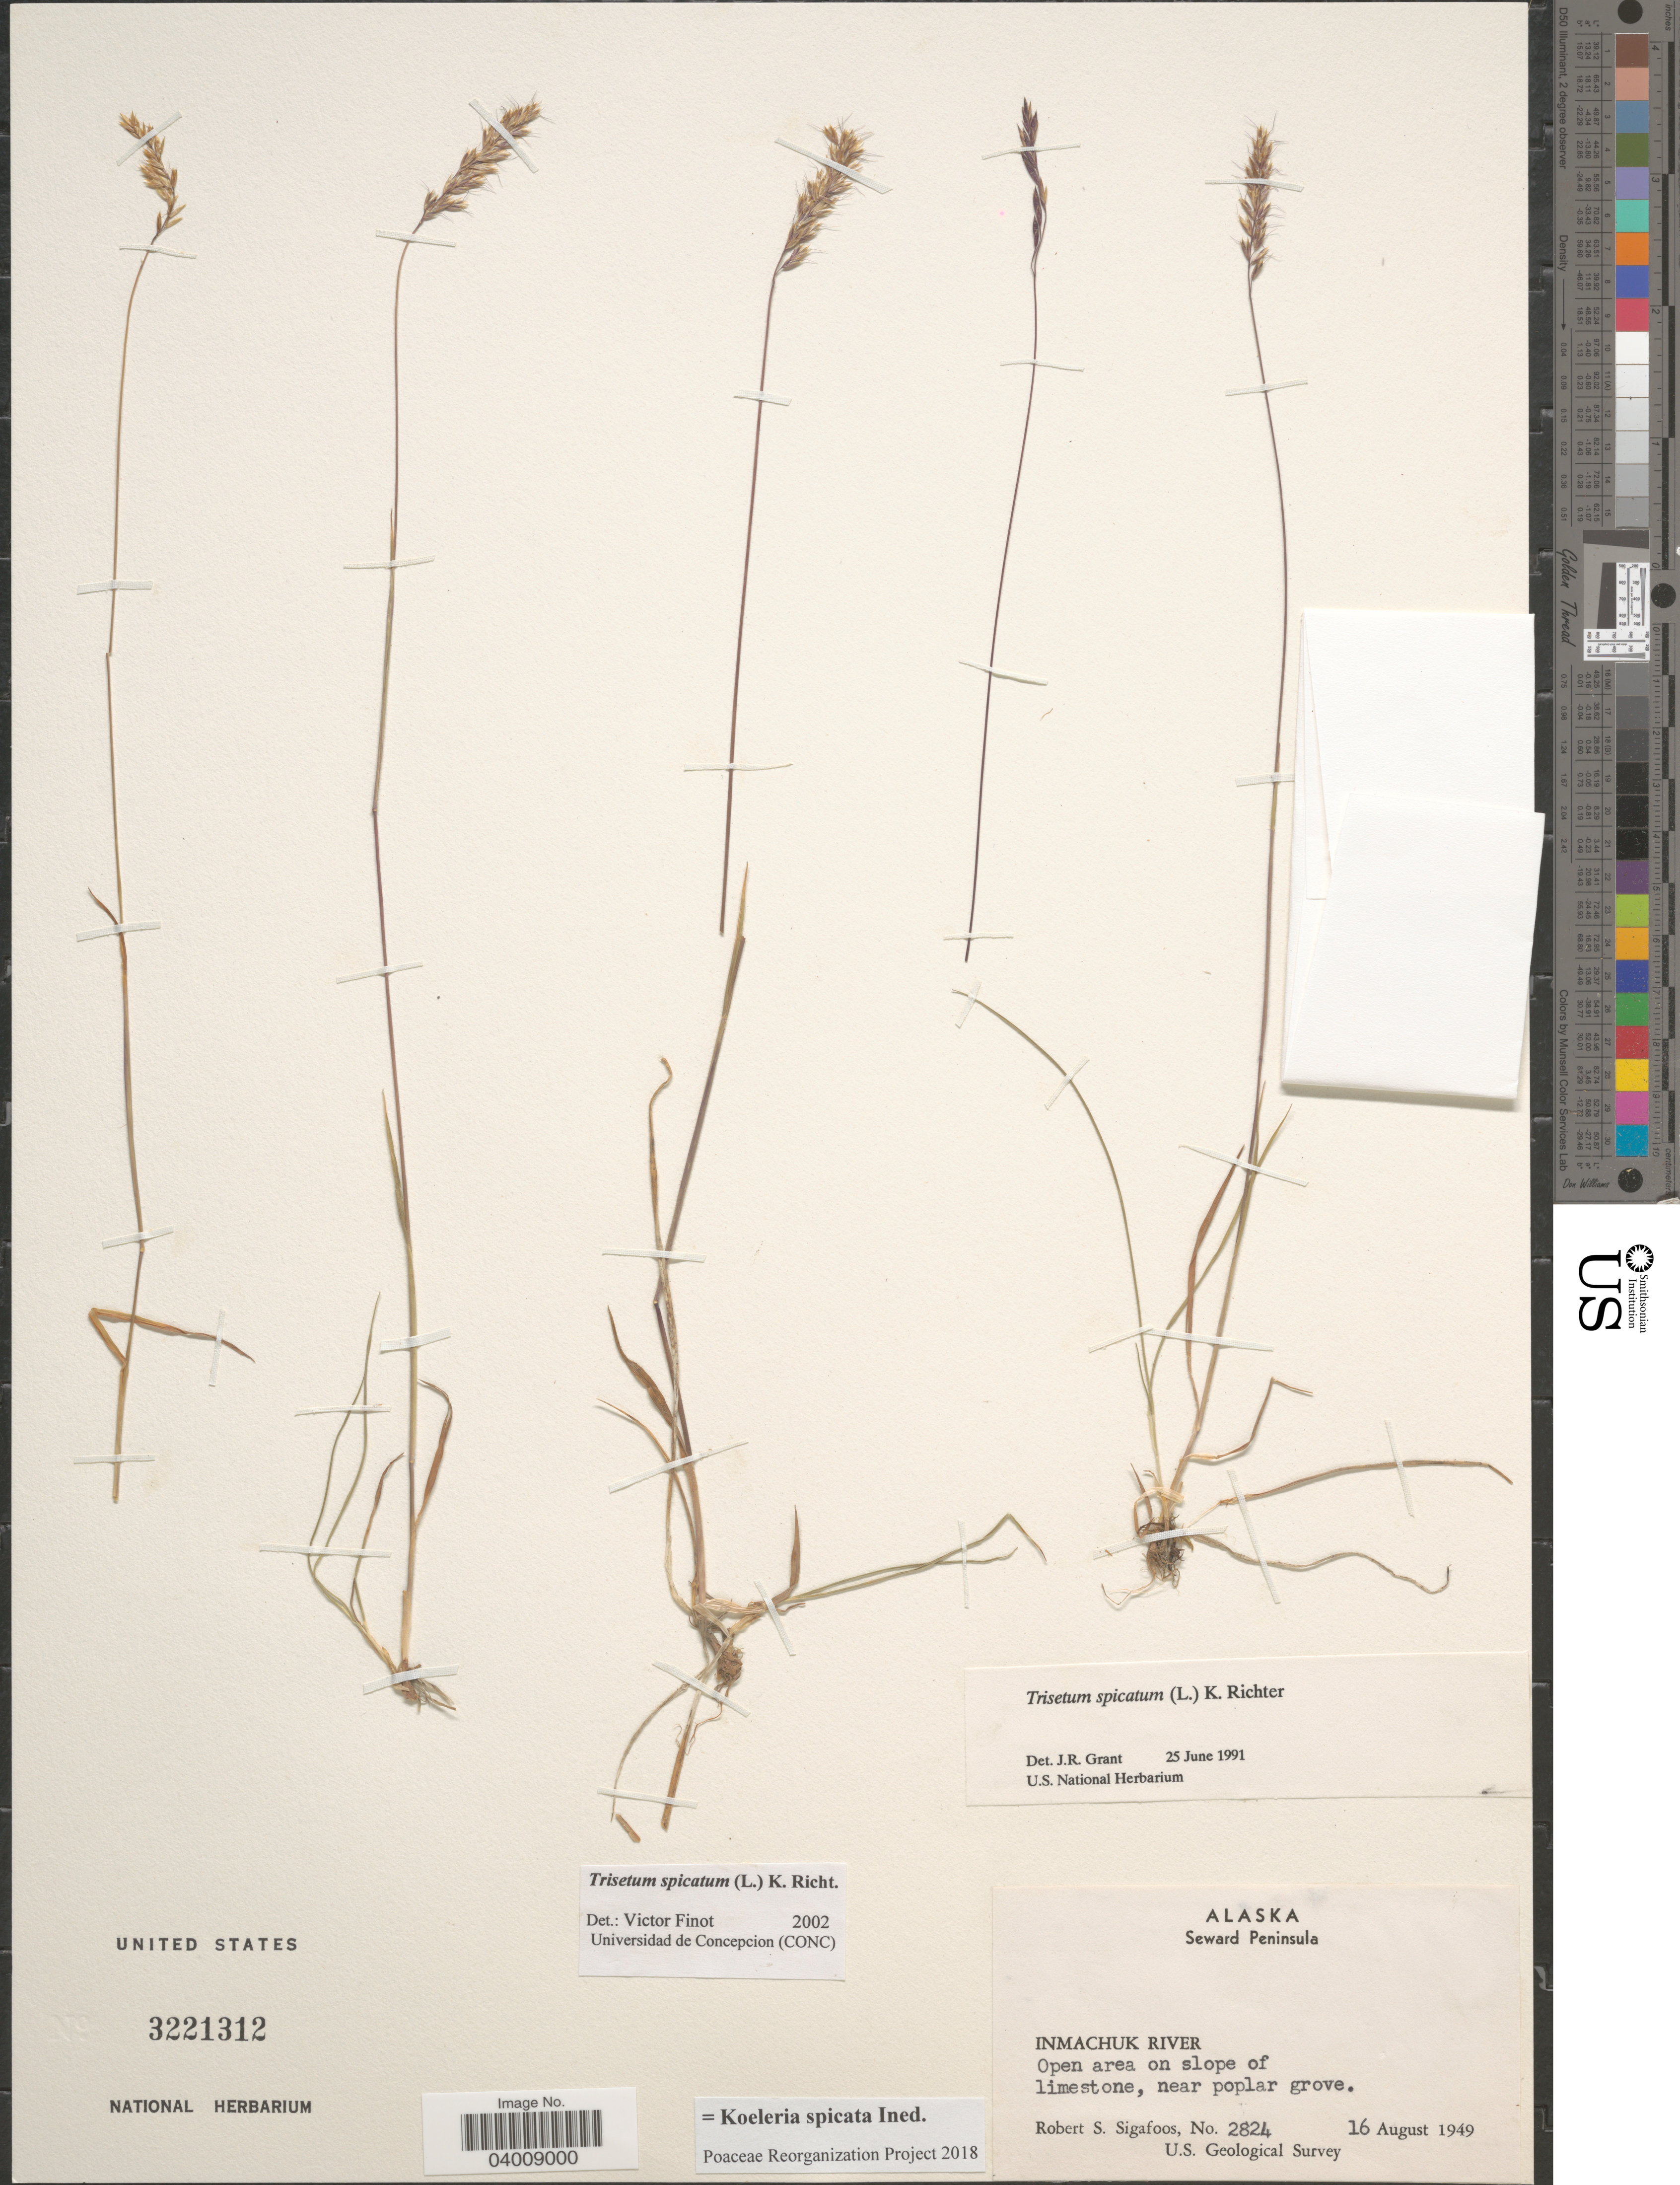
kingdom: Plantae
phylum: Tracheophyta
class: Liliopsida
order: Poales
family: Poaceae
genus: Koeleria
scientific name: Koeleria spicata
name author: (L.) Barberá et al.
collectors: R. Sigafoos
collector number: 2824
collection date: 1949-08-16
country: United States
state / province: Alaska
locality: Seward Peninsula. Inmachuk River. Open area on slope of limeston, near poplar grove.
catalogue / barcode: US 3221312